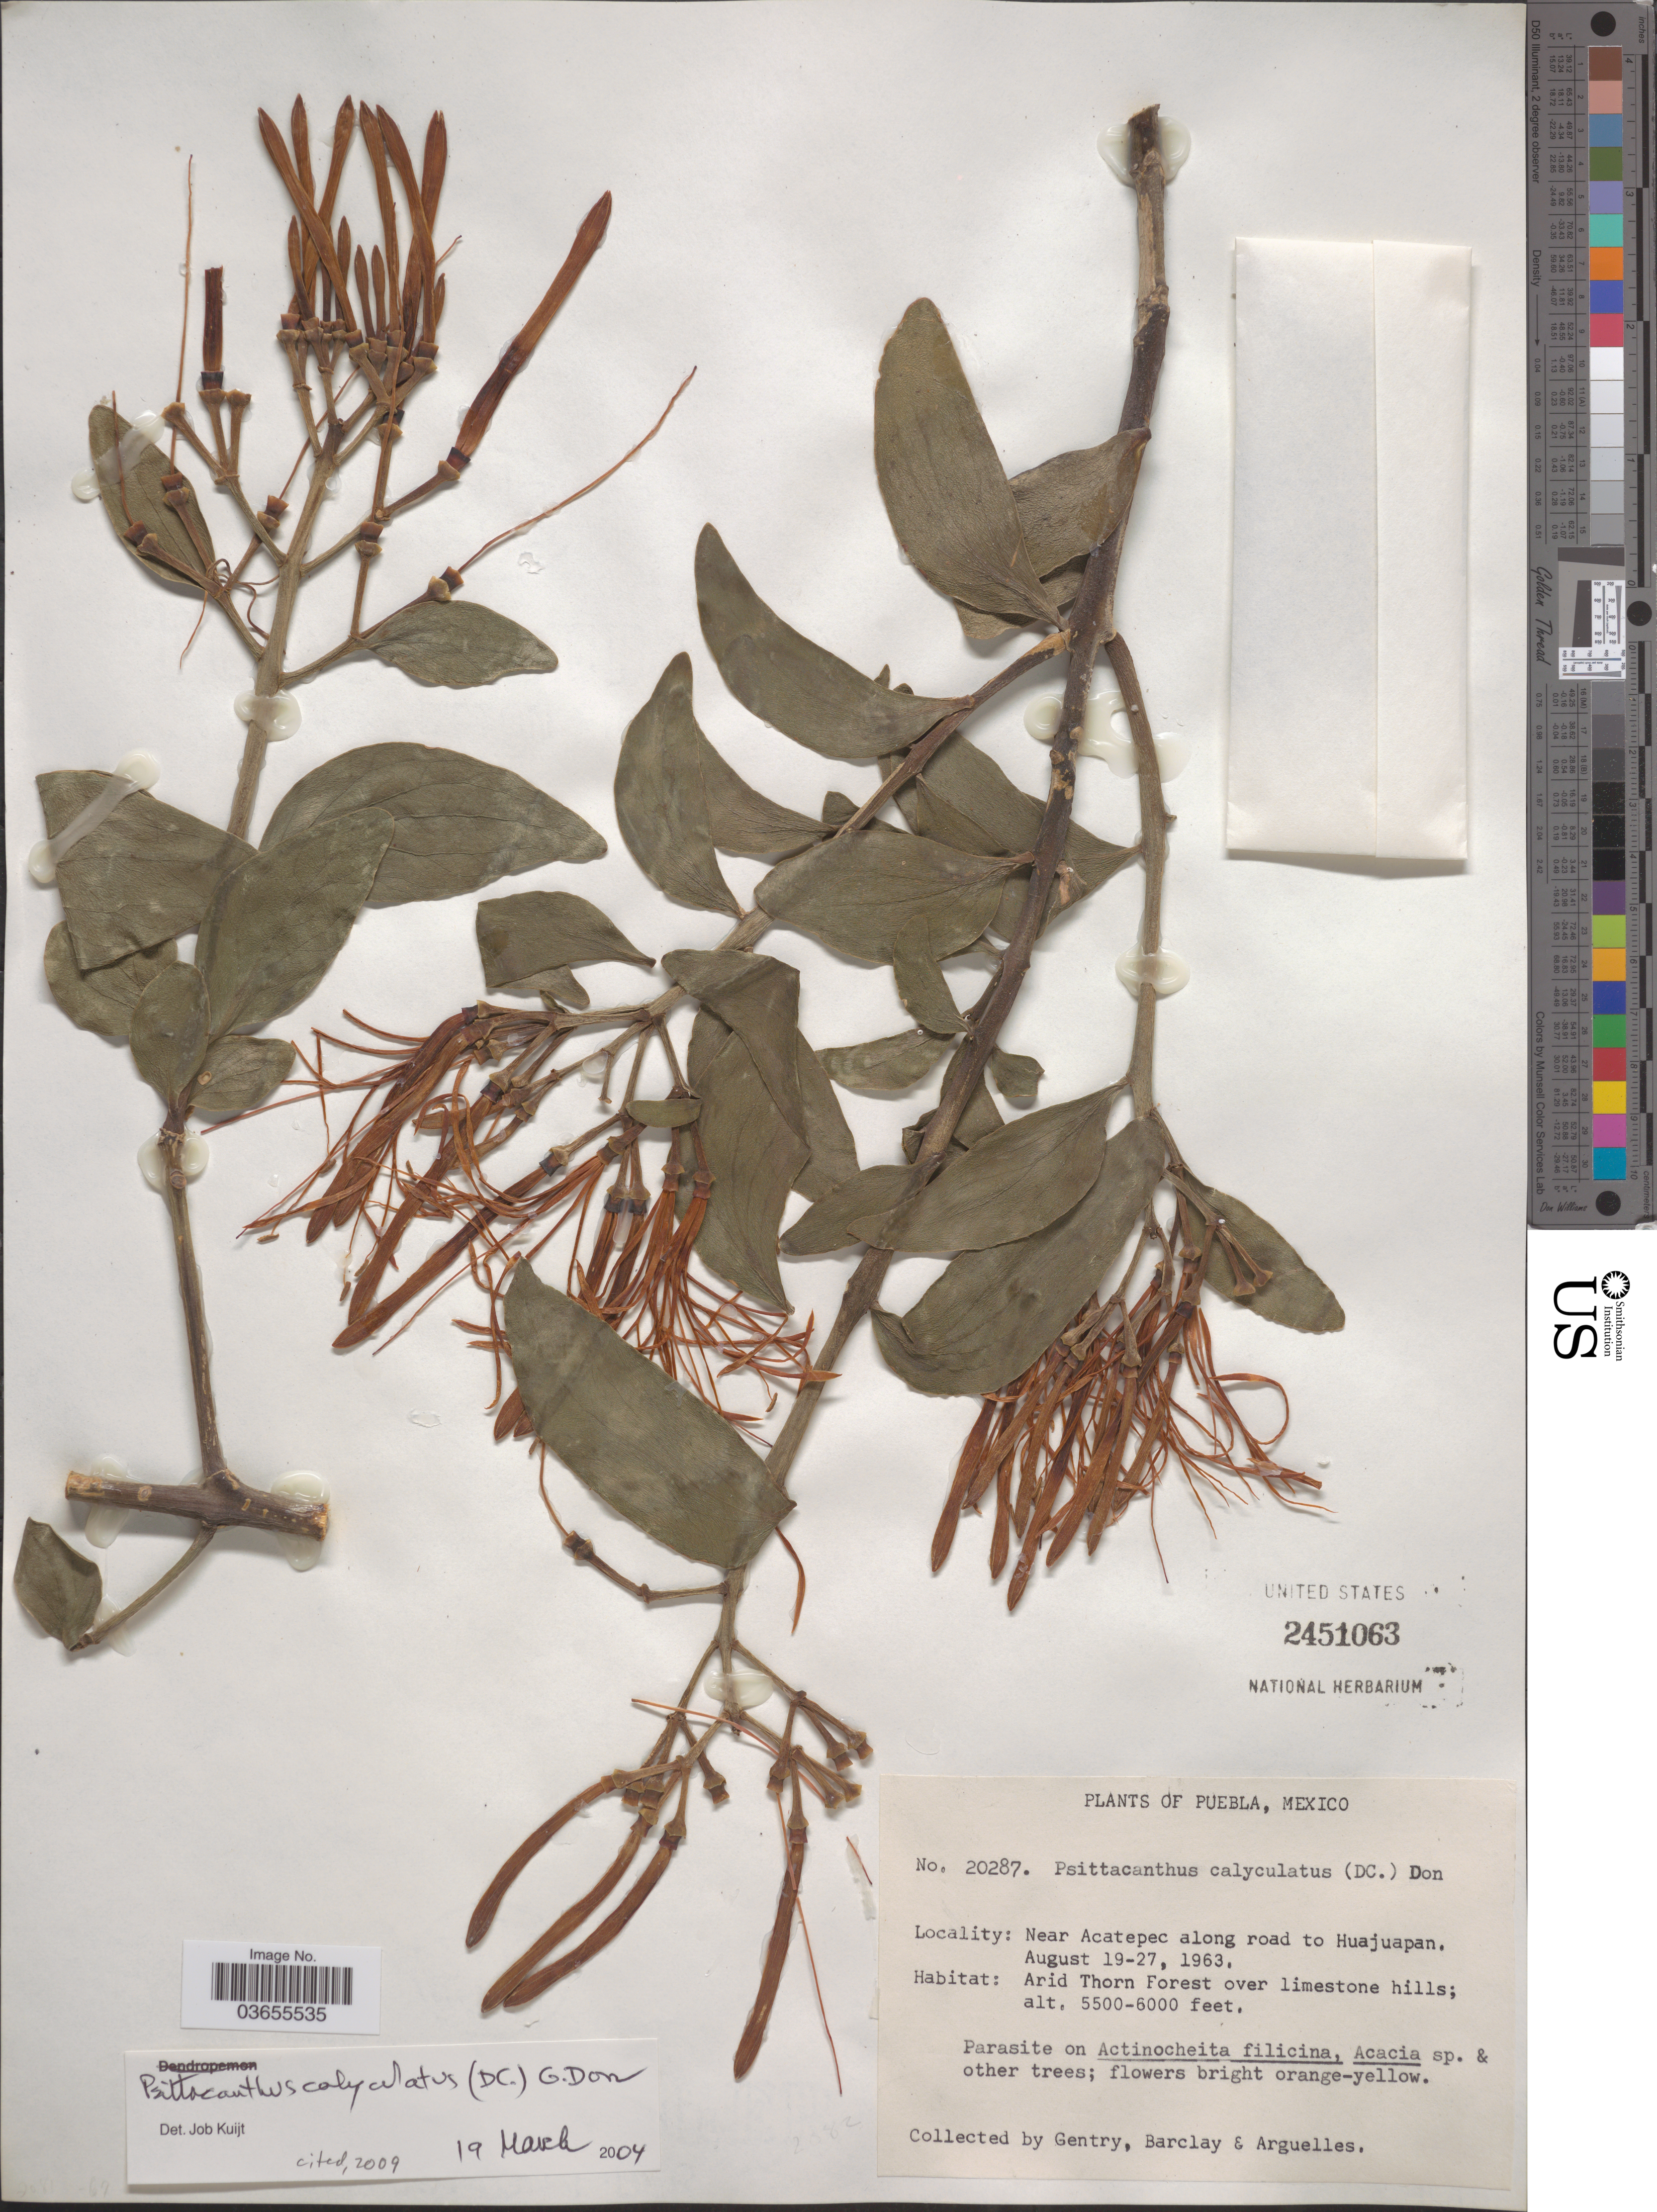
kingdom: Plantae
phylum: Tracheophyta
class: Magnoliopsida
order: Santalales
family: Loranthaceae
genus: Psittacanthus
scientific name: Psittacanthus calyculatus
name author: (DC.) G. Don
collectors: Gentry, --, -- Barclay & Arguelles, --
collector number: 20287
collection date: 1963-08-19/1963-08-27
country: Mexico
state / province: Puebla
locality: Near Acatepec along road to Huajuapan.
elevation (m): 1676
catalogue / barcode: US 2451063